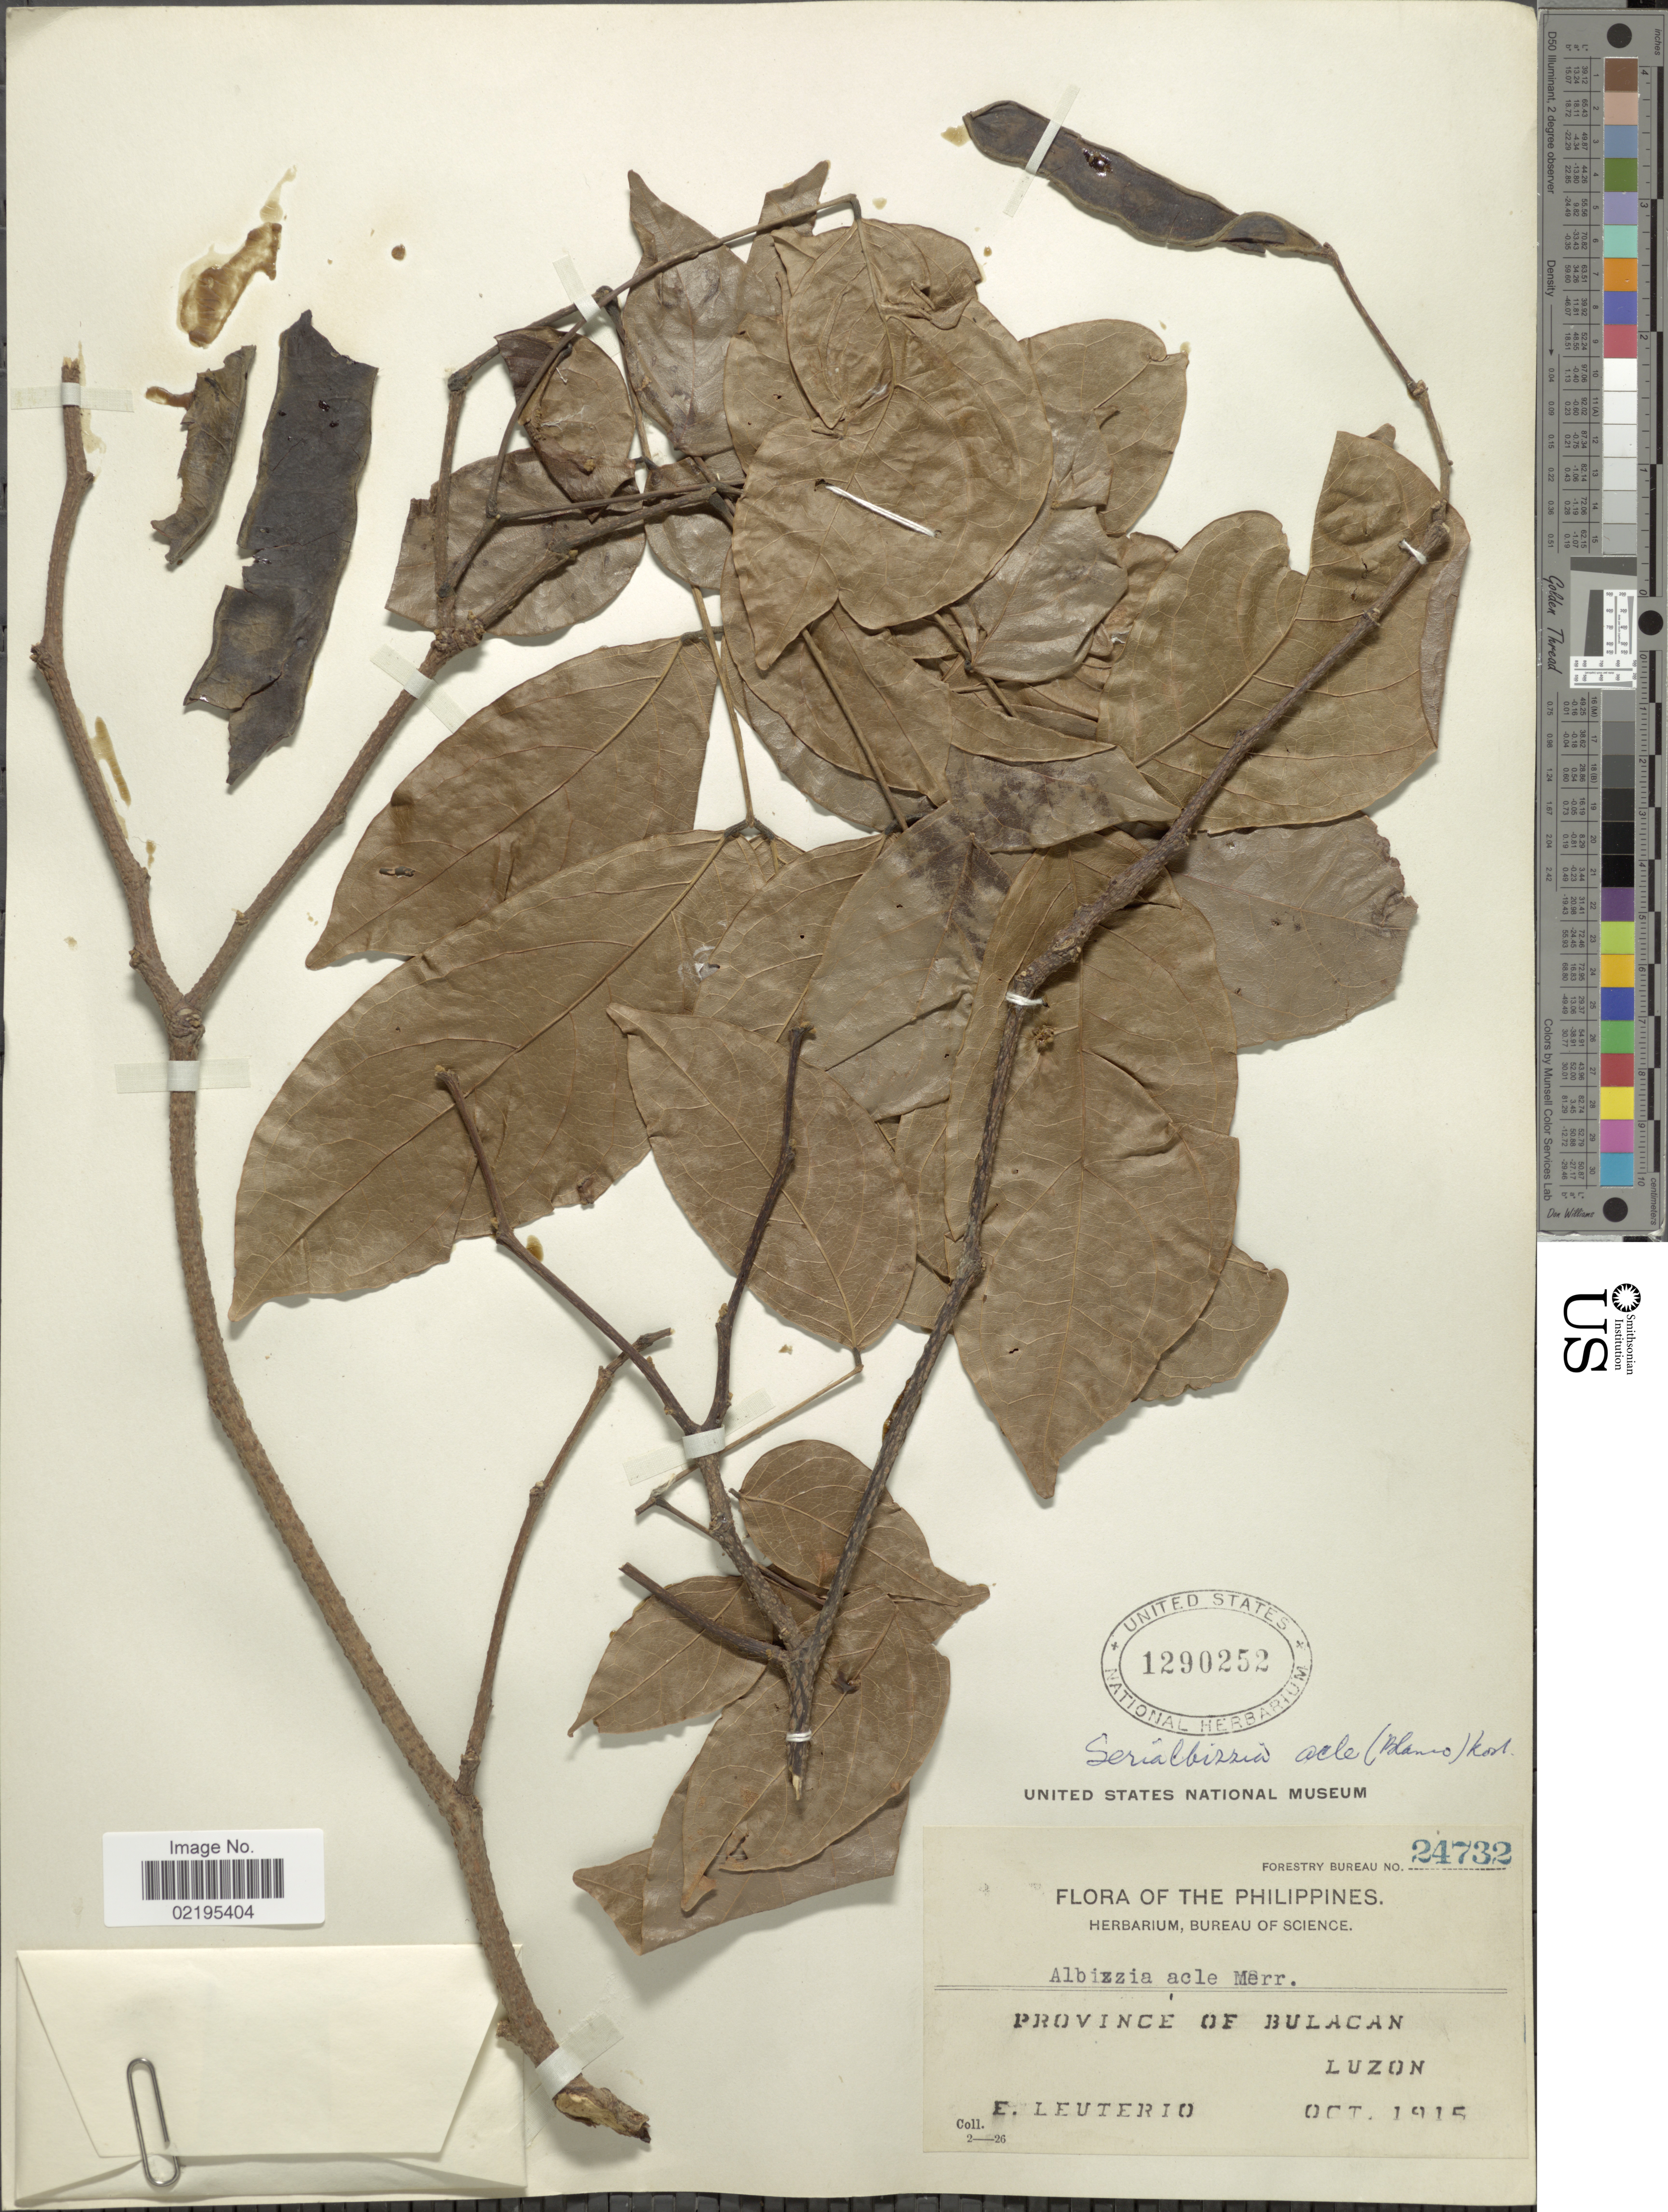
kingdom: Plantae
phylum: Tracheophyta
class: Magnoliopsida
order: Fabales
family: Fabaceae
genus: Albizia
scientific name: Albizia acle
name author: (Blanco) Merr.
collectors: E. Leuterio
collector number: Forestry Bureau 24732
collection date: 1915-10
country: Philippines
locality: Province of Bulacan, Luzon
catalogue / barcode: US 1290252